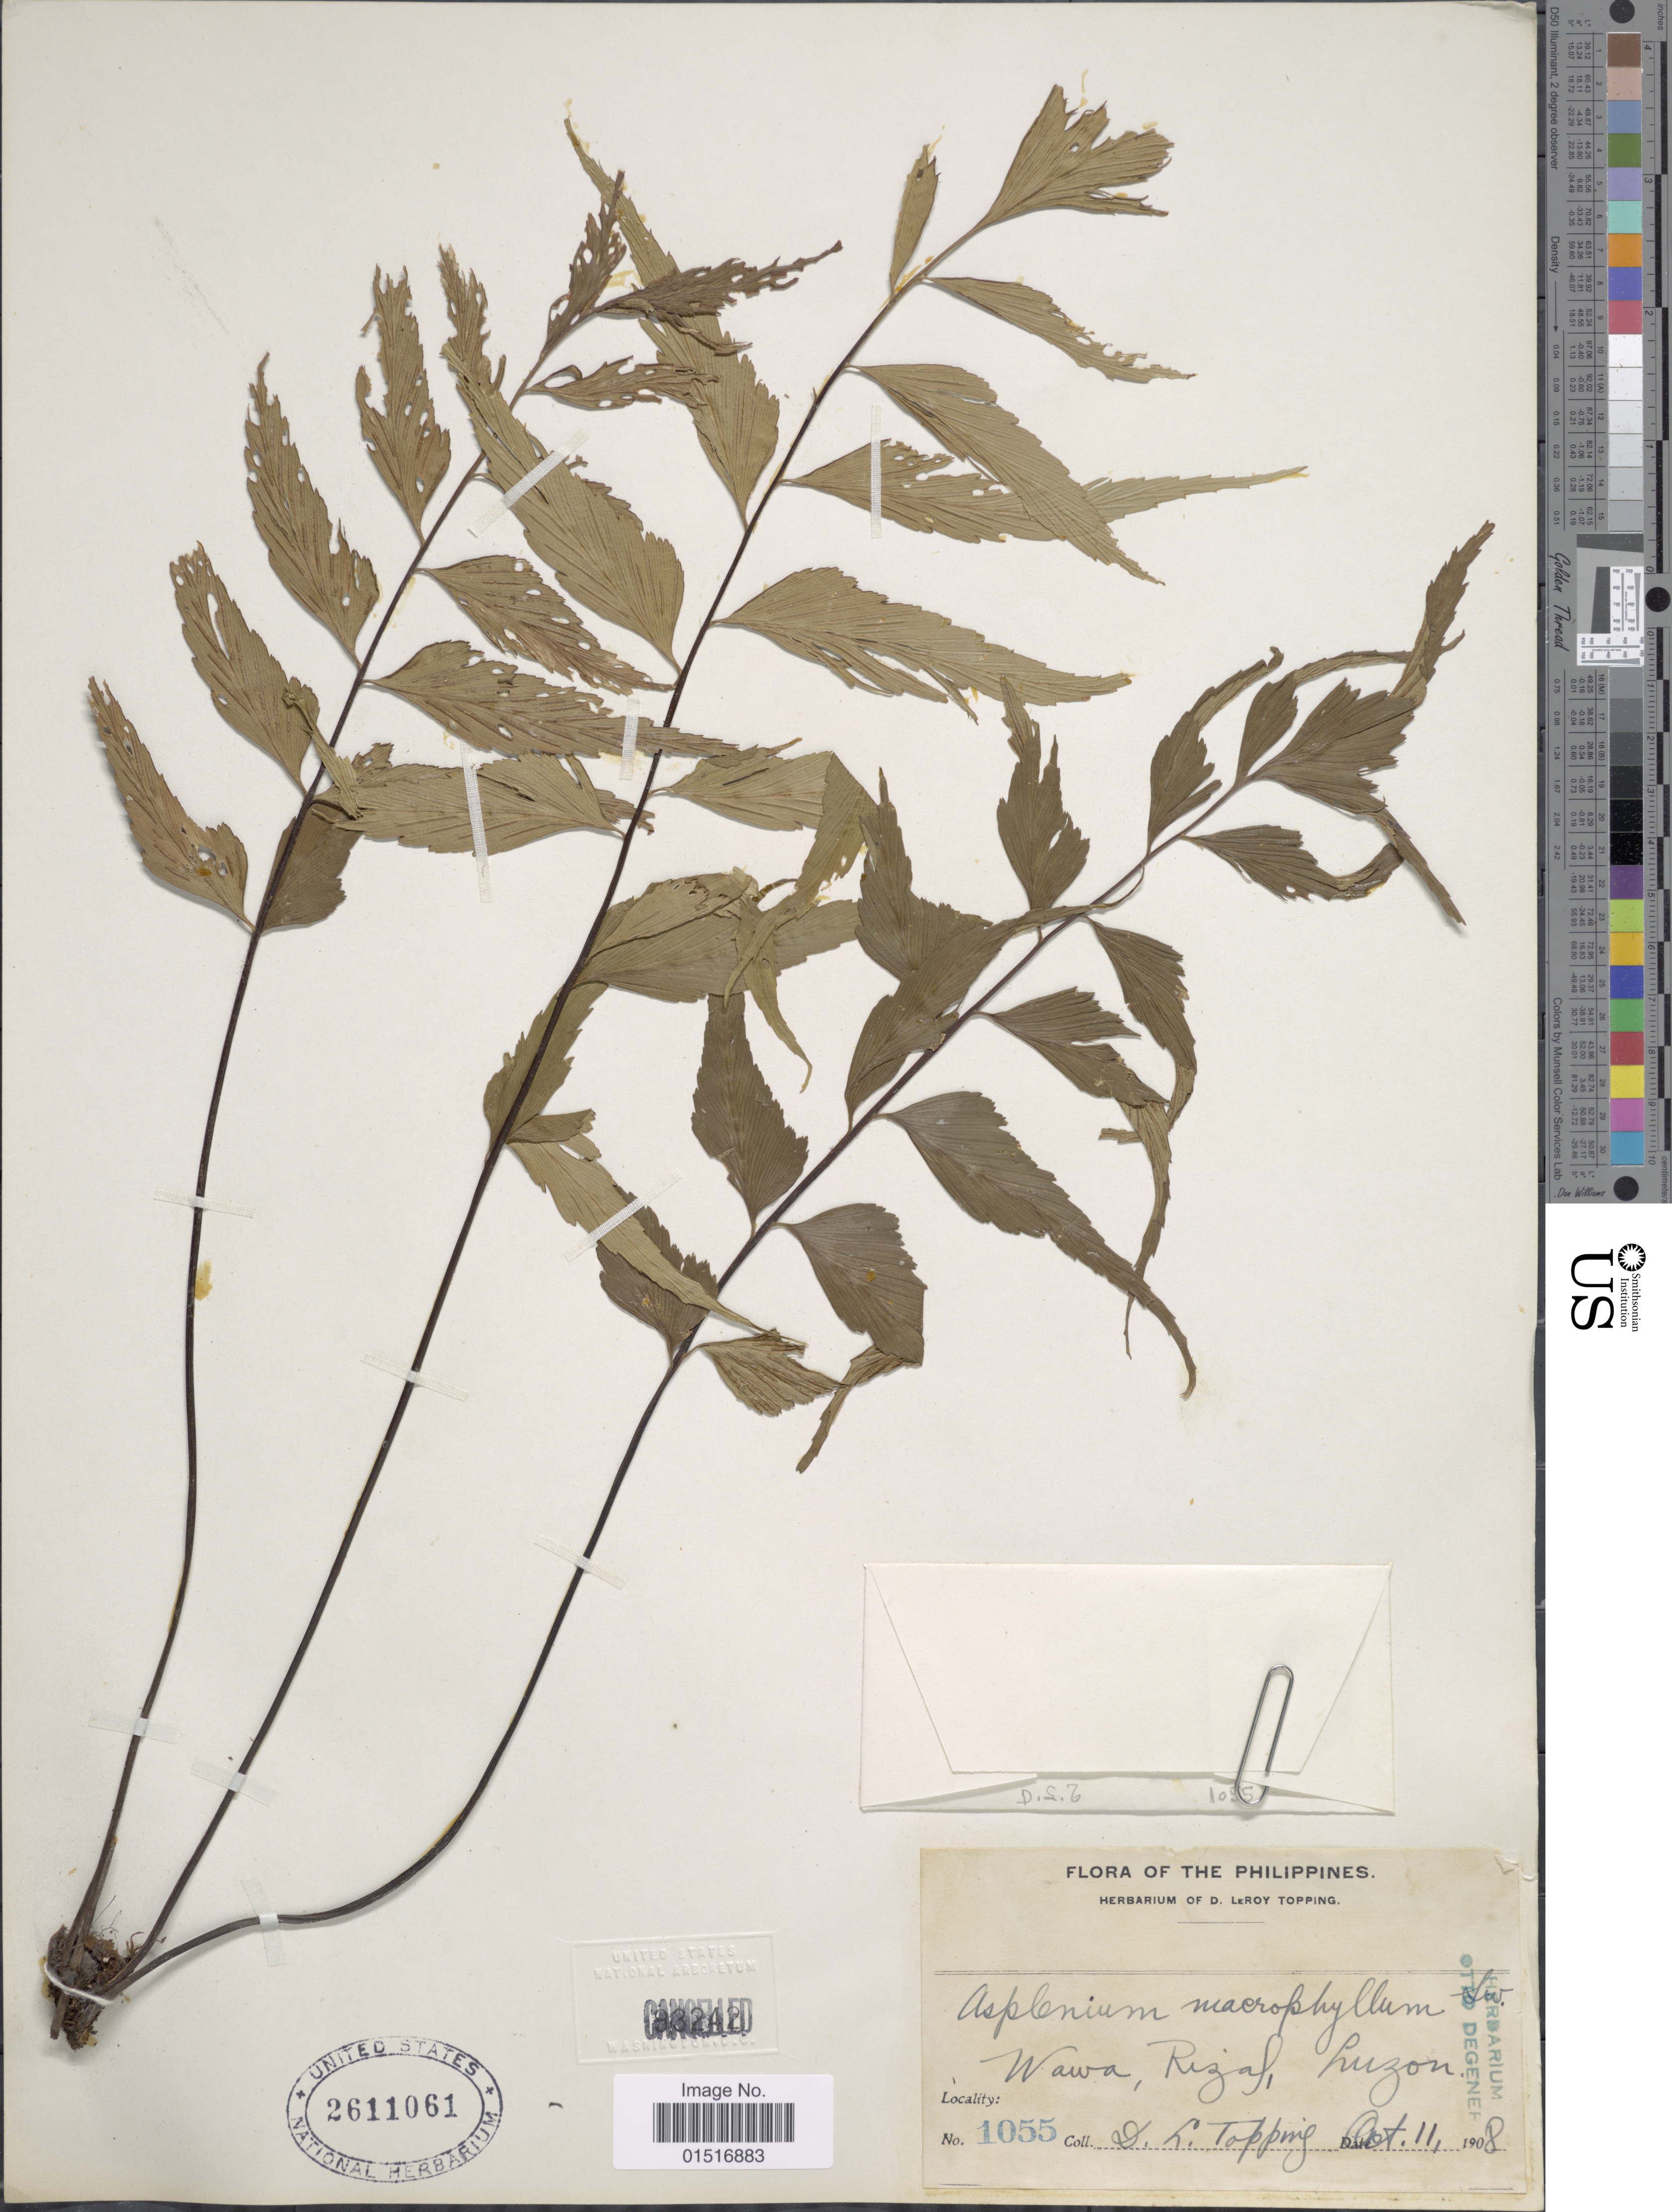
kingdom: Plantae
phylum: Tracheophyta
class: Polypodiopsida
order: Polypodiales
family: Aspleniaceae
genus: Asplenium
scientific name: Asplenium polyodon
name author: G. Forst.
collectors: D. L. Topping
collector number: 1055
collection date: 1908-10-11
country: Philippines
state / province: Calabarzon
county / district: Rizal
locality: Wawa, Rizal, Luzon.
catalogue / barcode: US 2611061